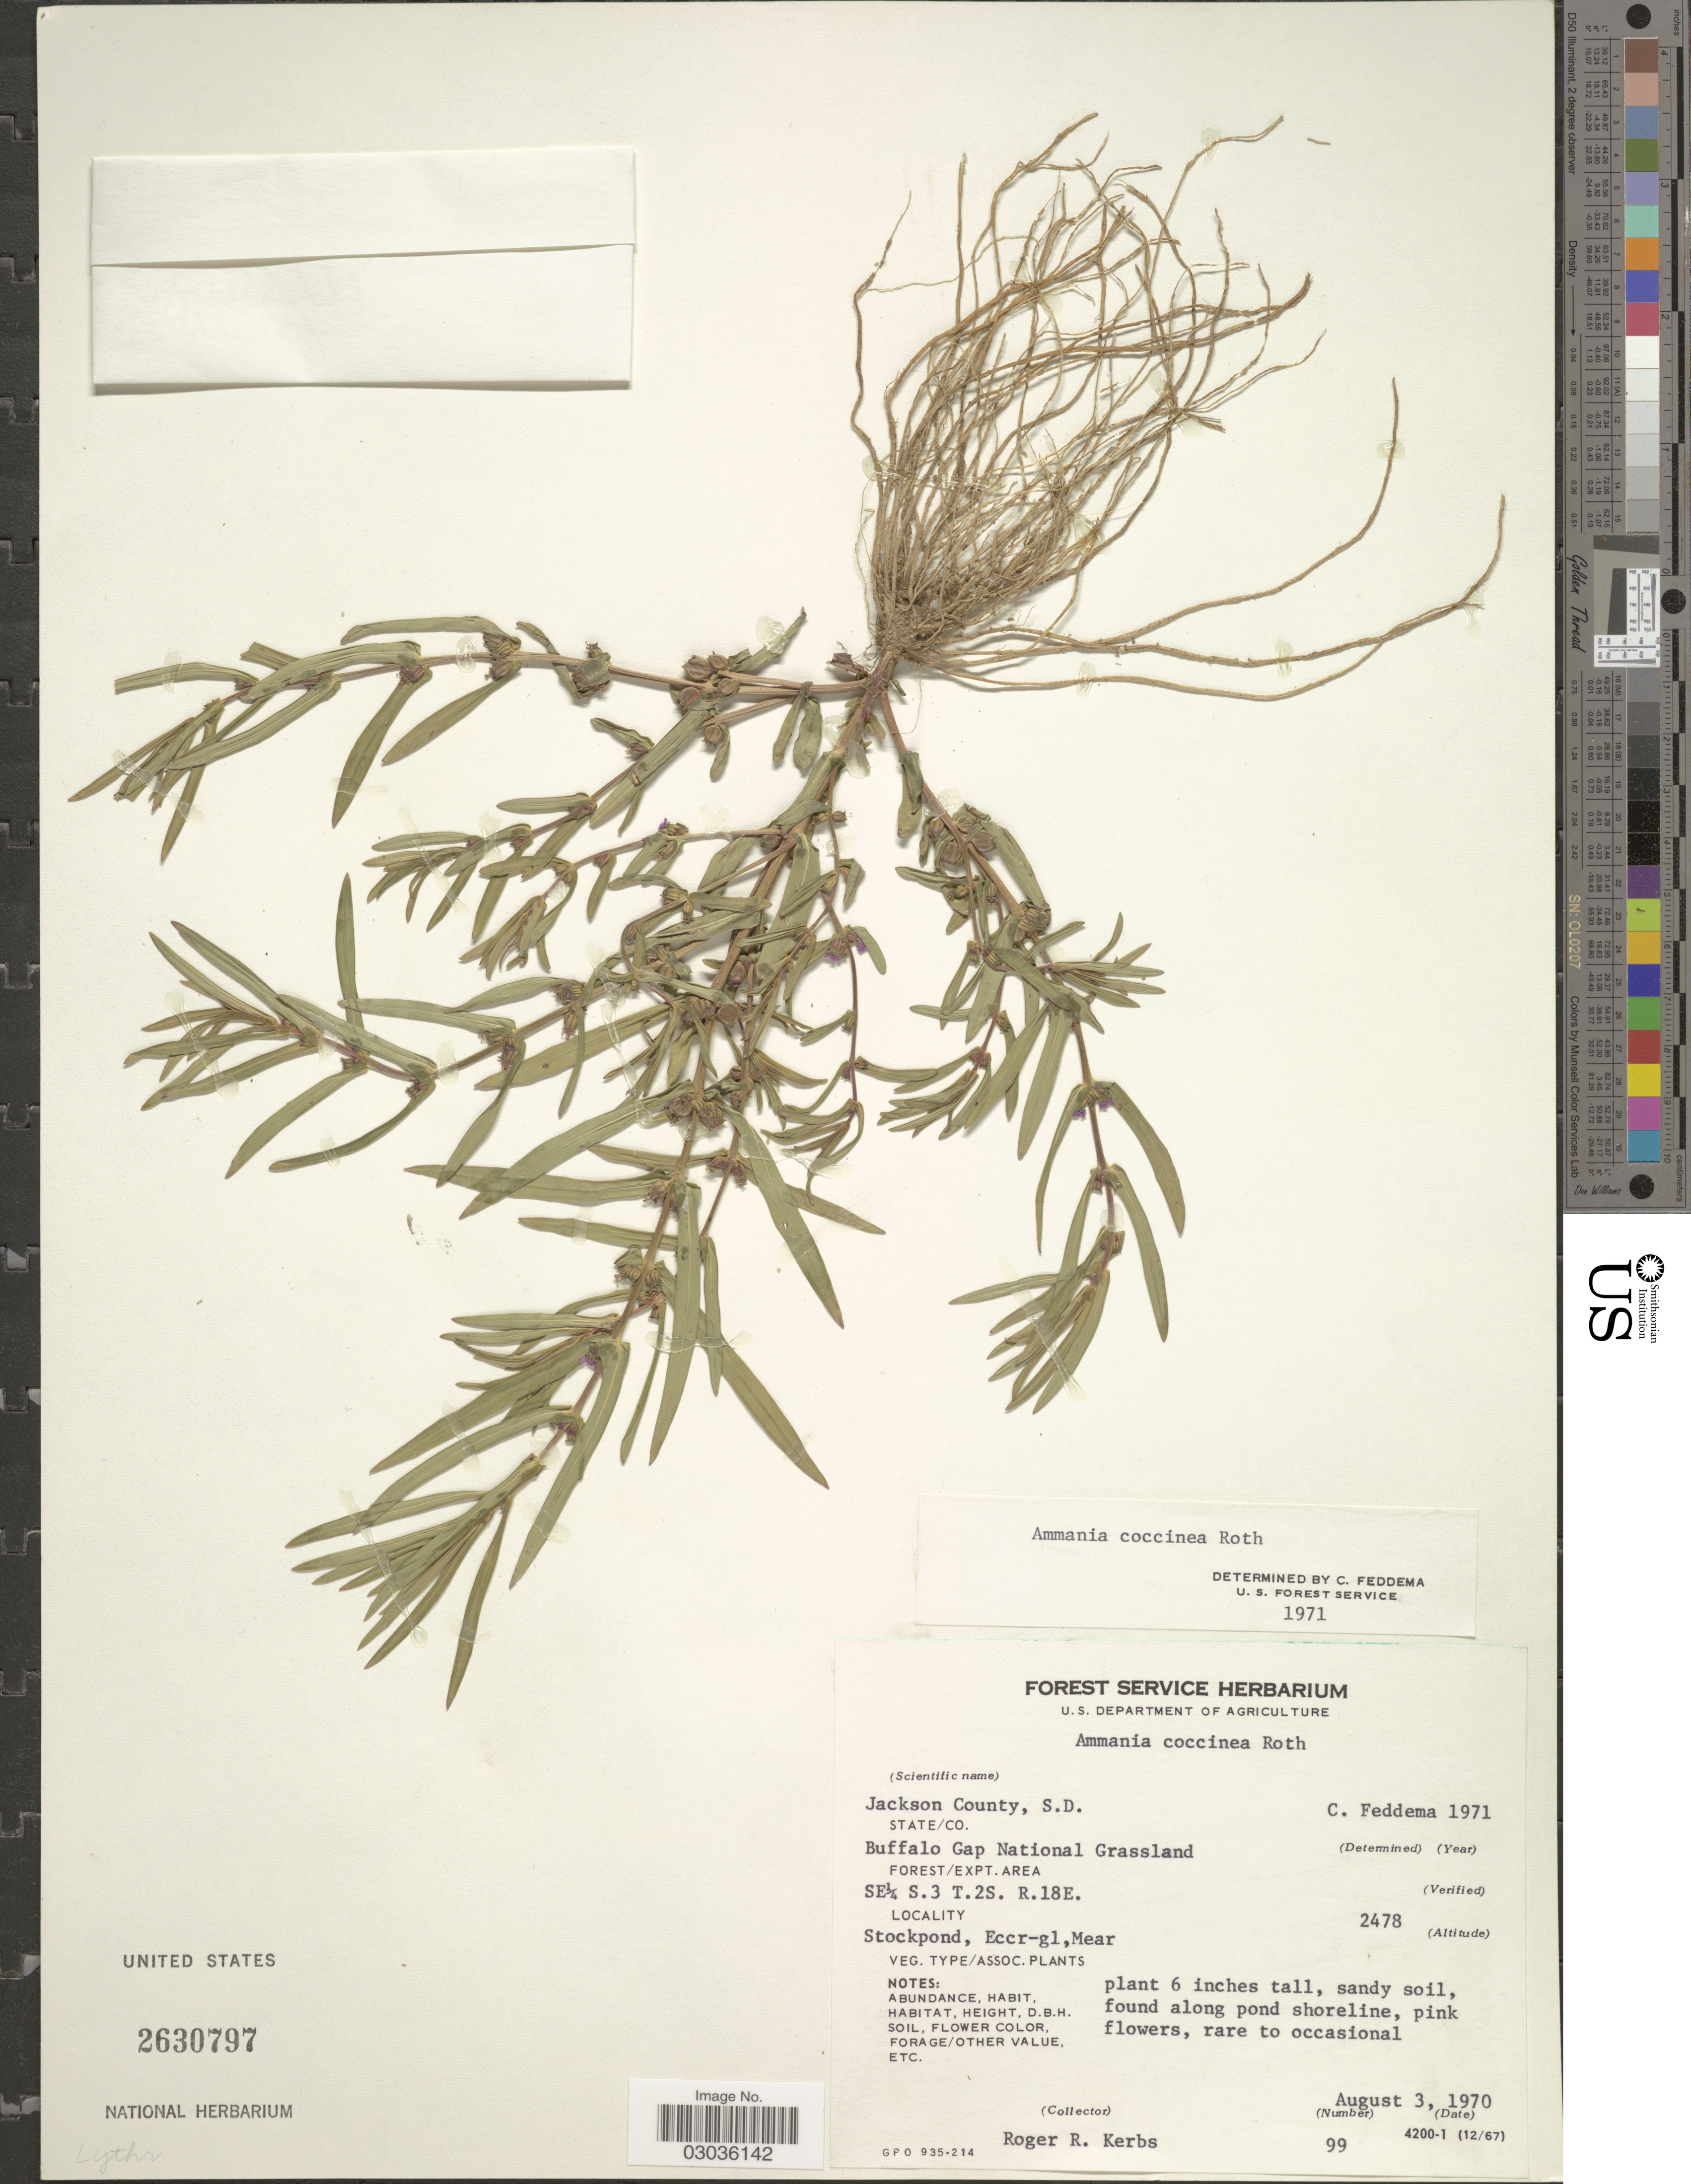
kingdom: Plantae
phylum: Tracheophyta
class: Magnoliopsida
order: Myrtales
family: Lythraceae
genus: Ammannia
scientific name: Ammannia coccinea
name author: Rottb.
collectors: R. Kerbs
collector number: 99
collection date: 1970-08-03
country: United States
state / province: South Dakota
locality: Jackson County, Buffalo Gap National Grassland, SE¼ S3 T2S R18E.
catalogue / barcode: US 2630797